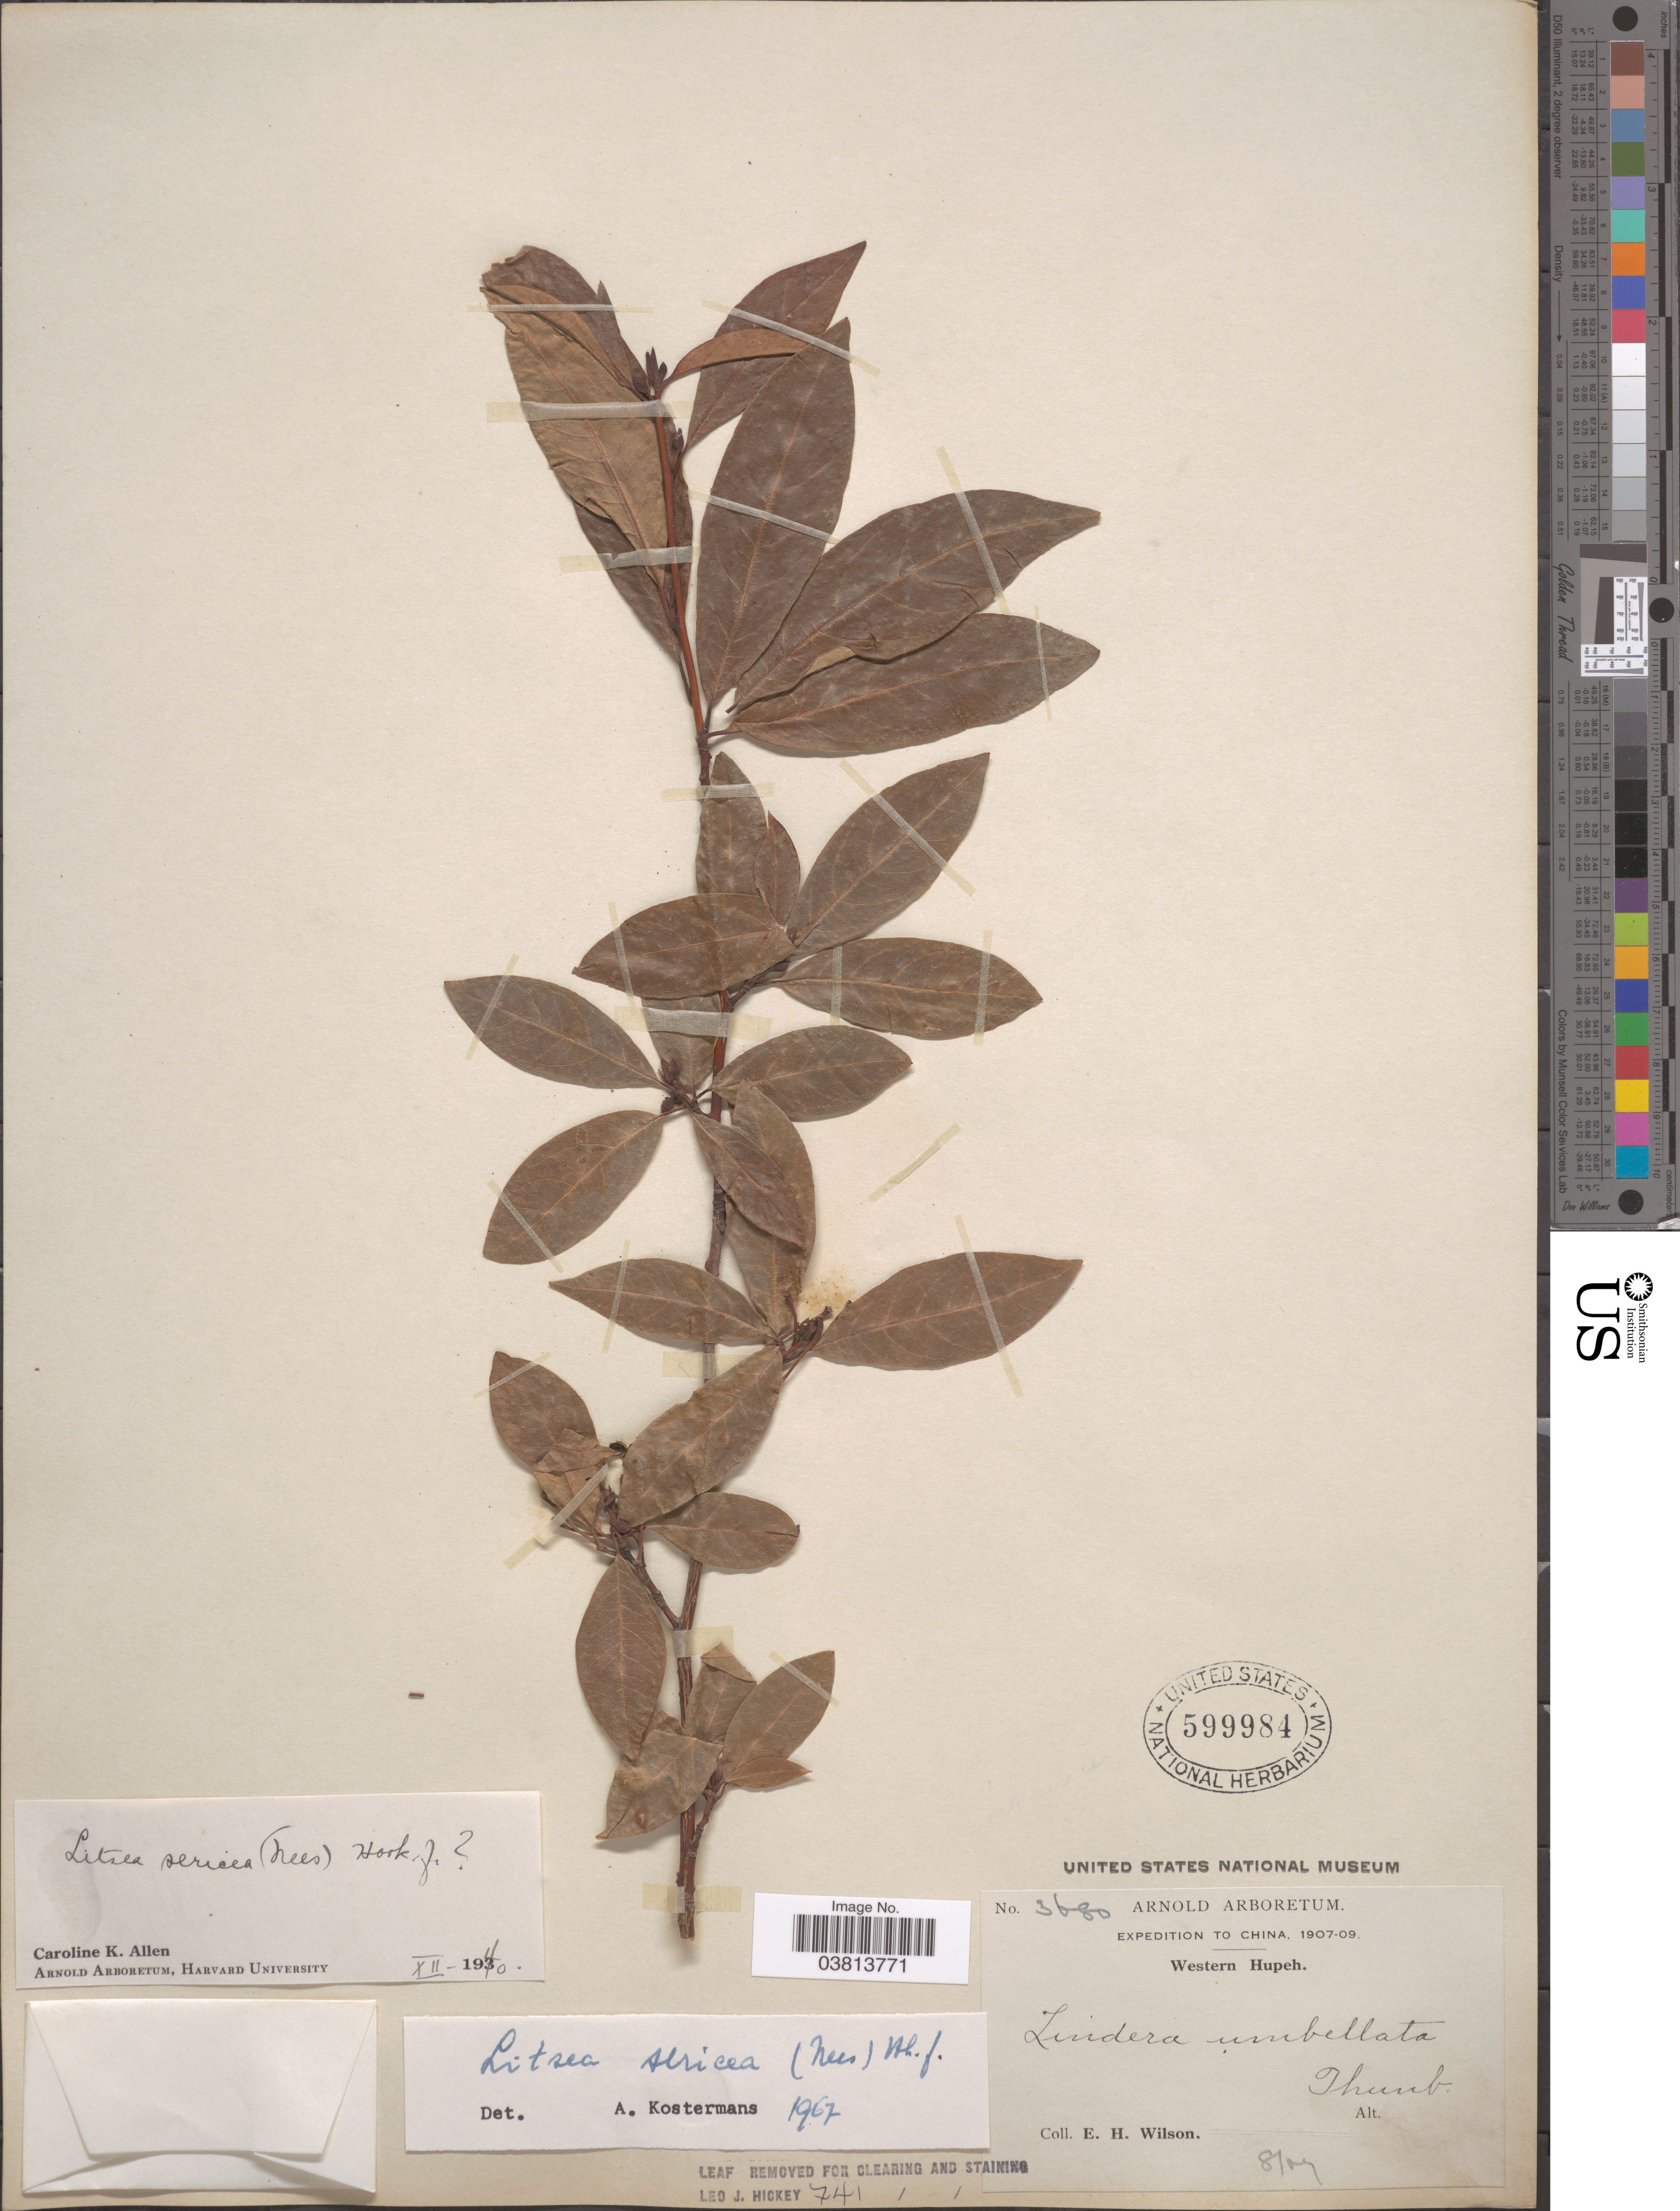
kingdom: Plantae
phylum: Tracheophyta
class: Magnoliopsida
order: Laurales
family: Lauraceae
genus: Litsea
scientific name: Litsea sericea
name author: (Wall. ex Nees) Hook. f.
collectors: E. Wilson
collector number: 3680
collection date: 1907-08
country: China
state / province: Hubei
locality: Western Hupeh.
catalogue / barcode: US 599984